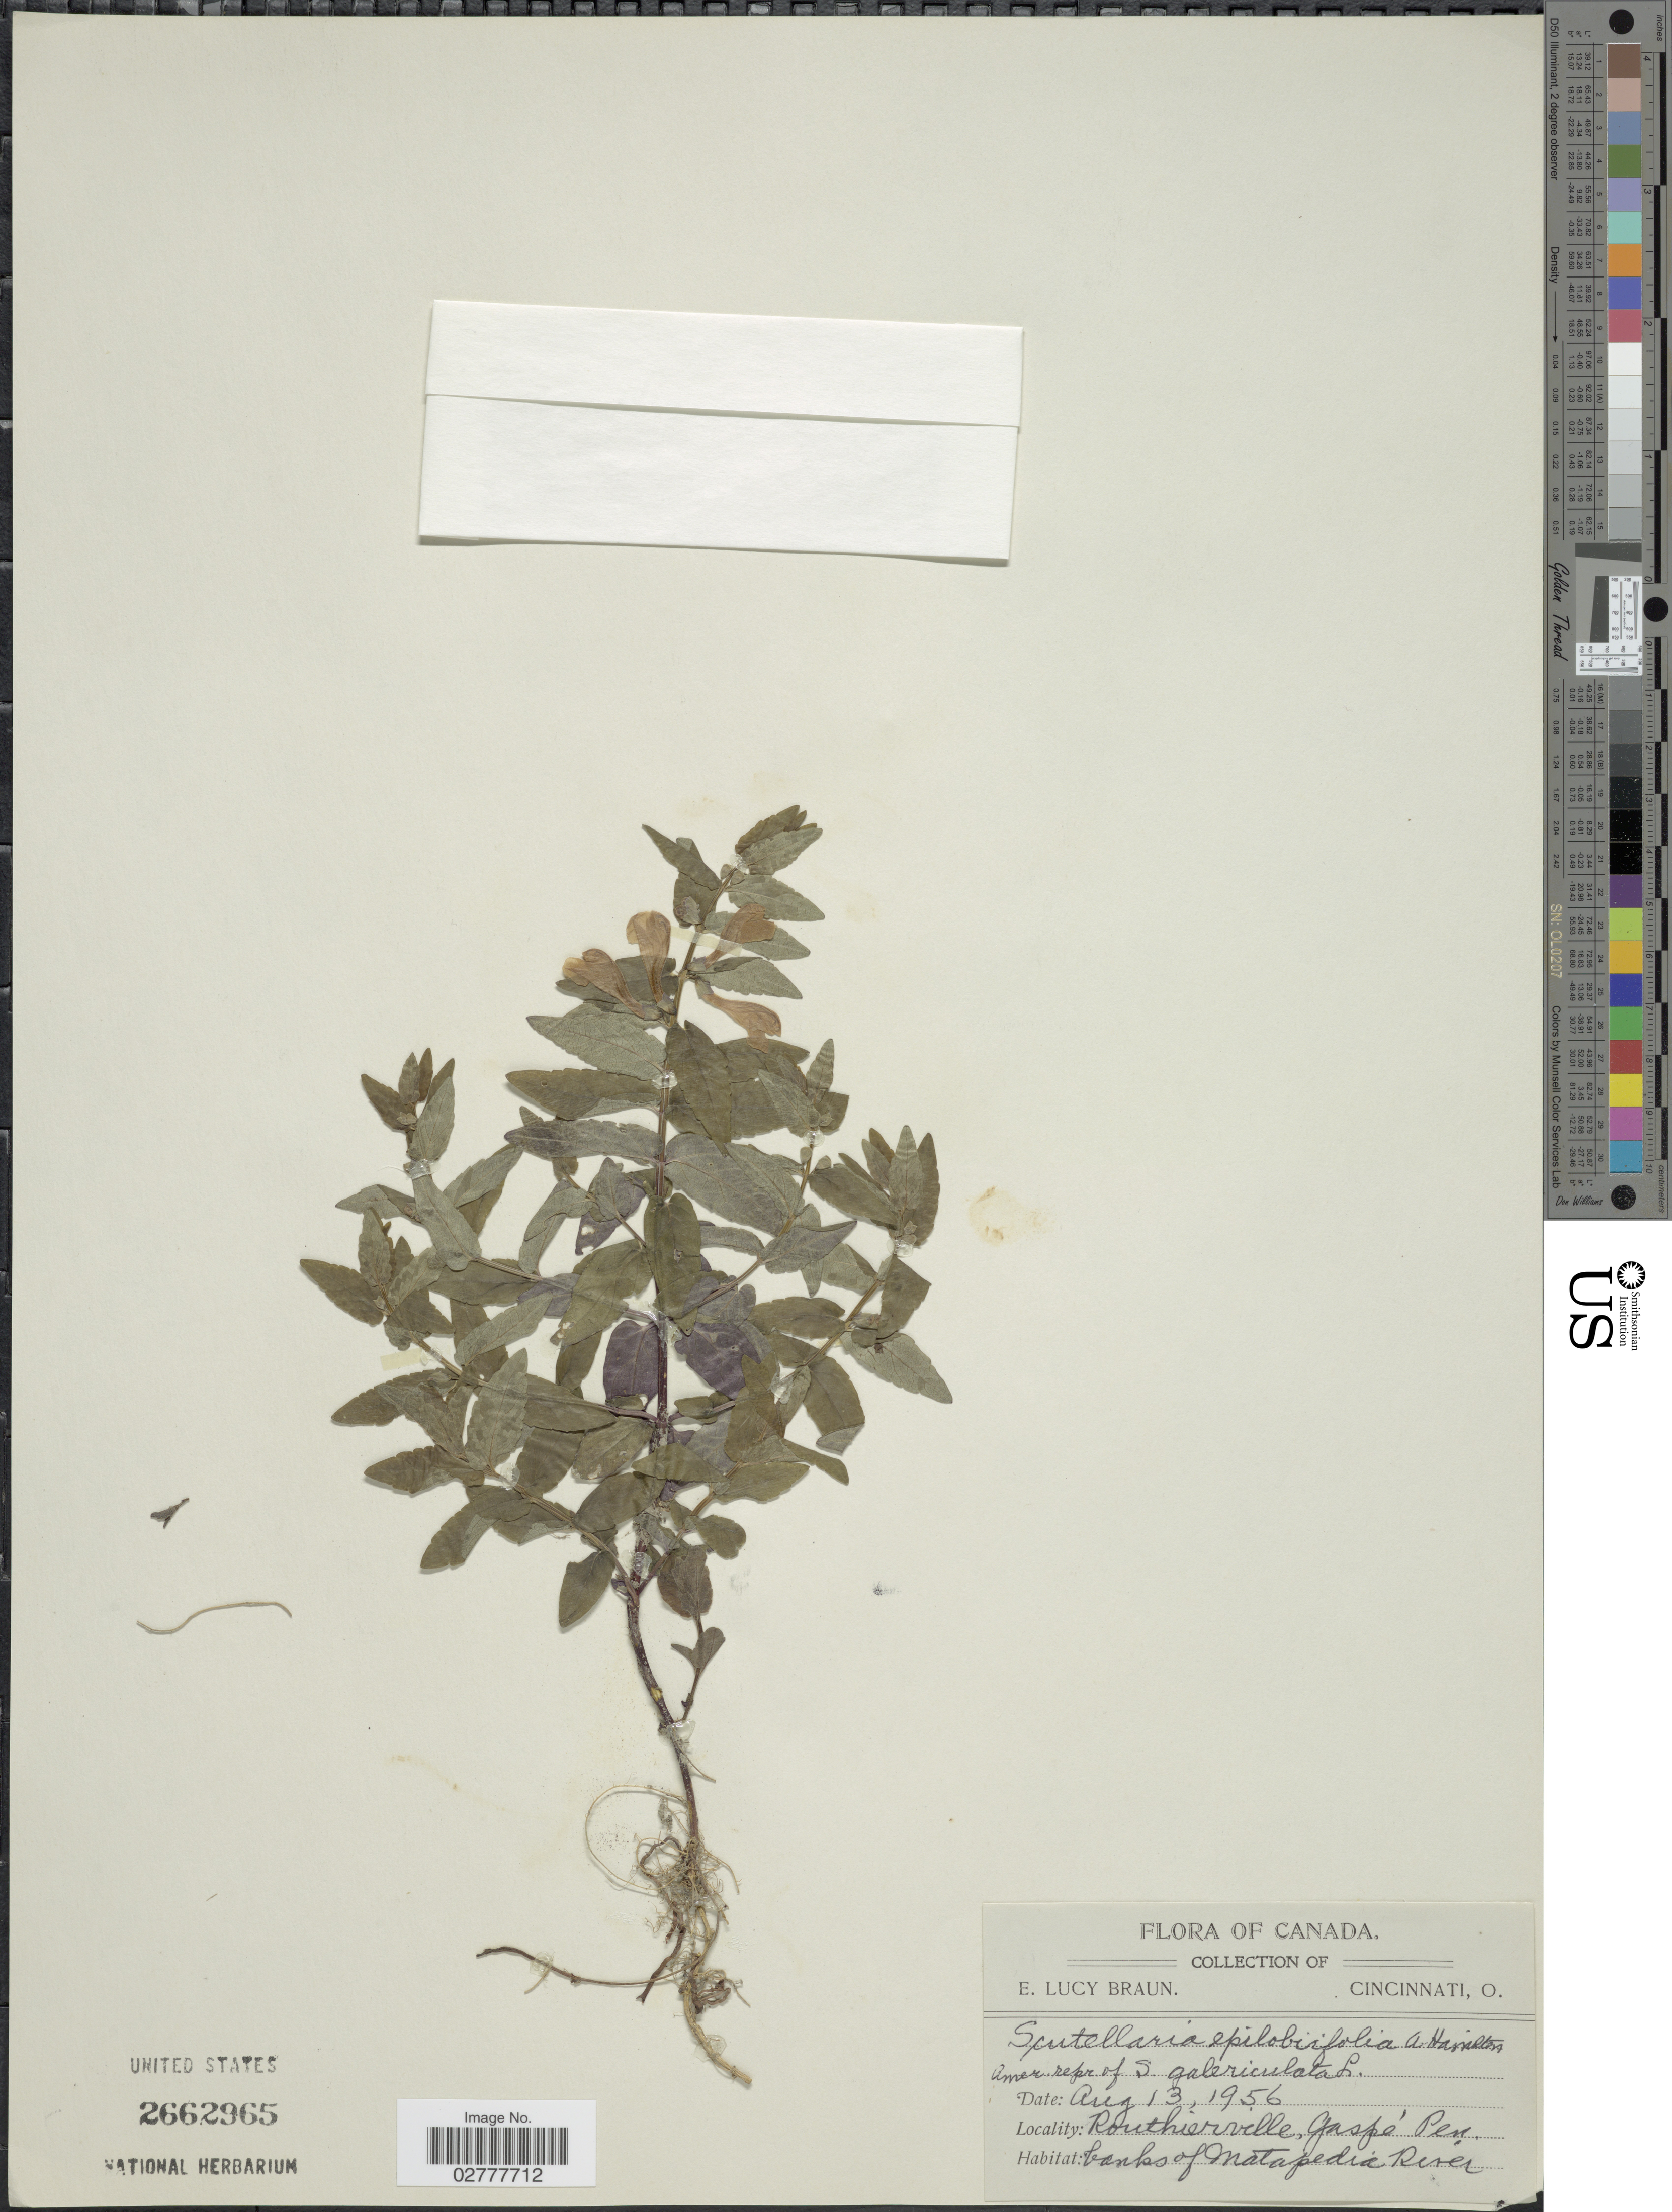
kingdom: Plantae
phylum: Tracheophyta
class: Magnoliopsida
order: Lamiales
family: Lamiaceae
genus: Scutellaria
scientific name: Scutellaria epilobiifolia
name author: A. Ham.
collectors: E. L. Braun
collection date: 1956-08-13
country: Canada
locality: Routhierville, Gaspe'Pen, banks of Matapedia River.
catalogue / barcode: US 2662965